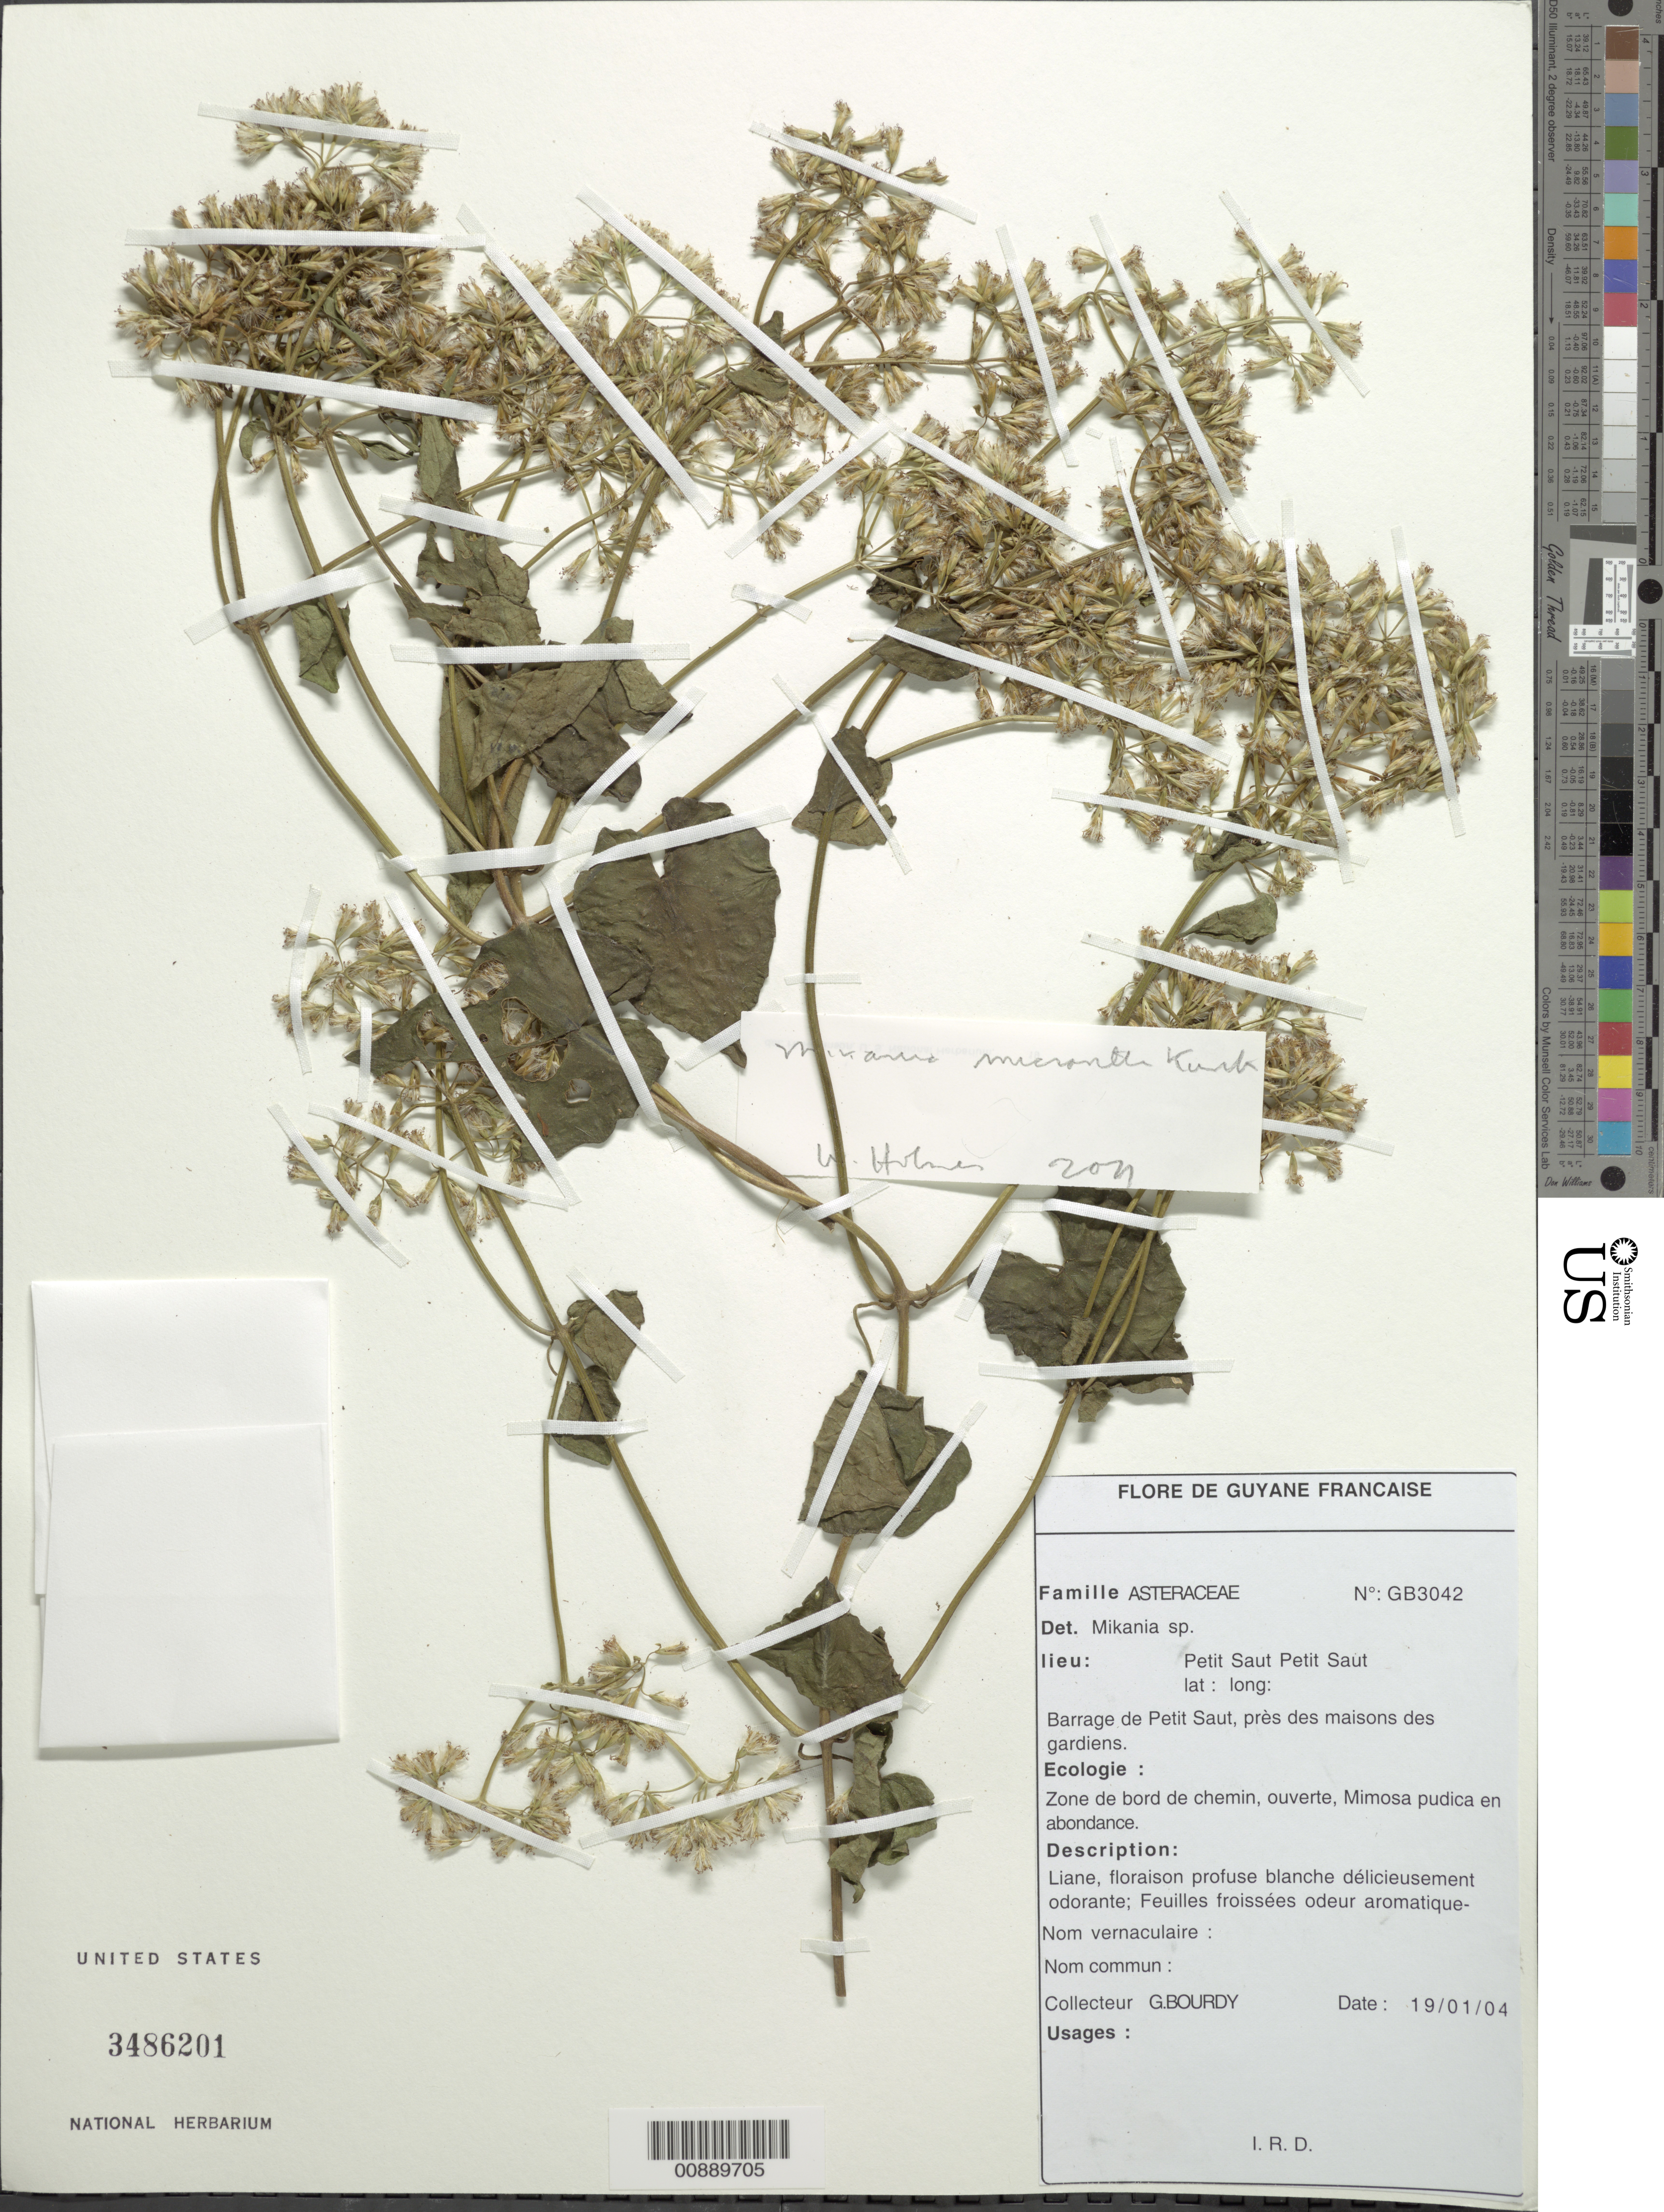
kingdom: Plantae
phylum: Tracheophyta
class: Magnoliopsida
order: Asterales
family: Asteraceae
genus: Mikania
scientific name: Mikania sp.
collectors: G. Bourdy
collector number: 3042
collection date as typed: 19-Jan-04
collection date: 2004-01-19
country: French Guiana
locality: Petit Saut, barrage de Petit Saut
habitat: Zone de borde de chemin, ouverte; Mimosa pudica en abondance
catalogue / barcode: US 3486201